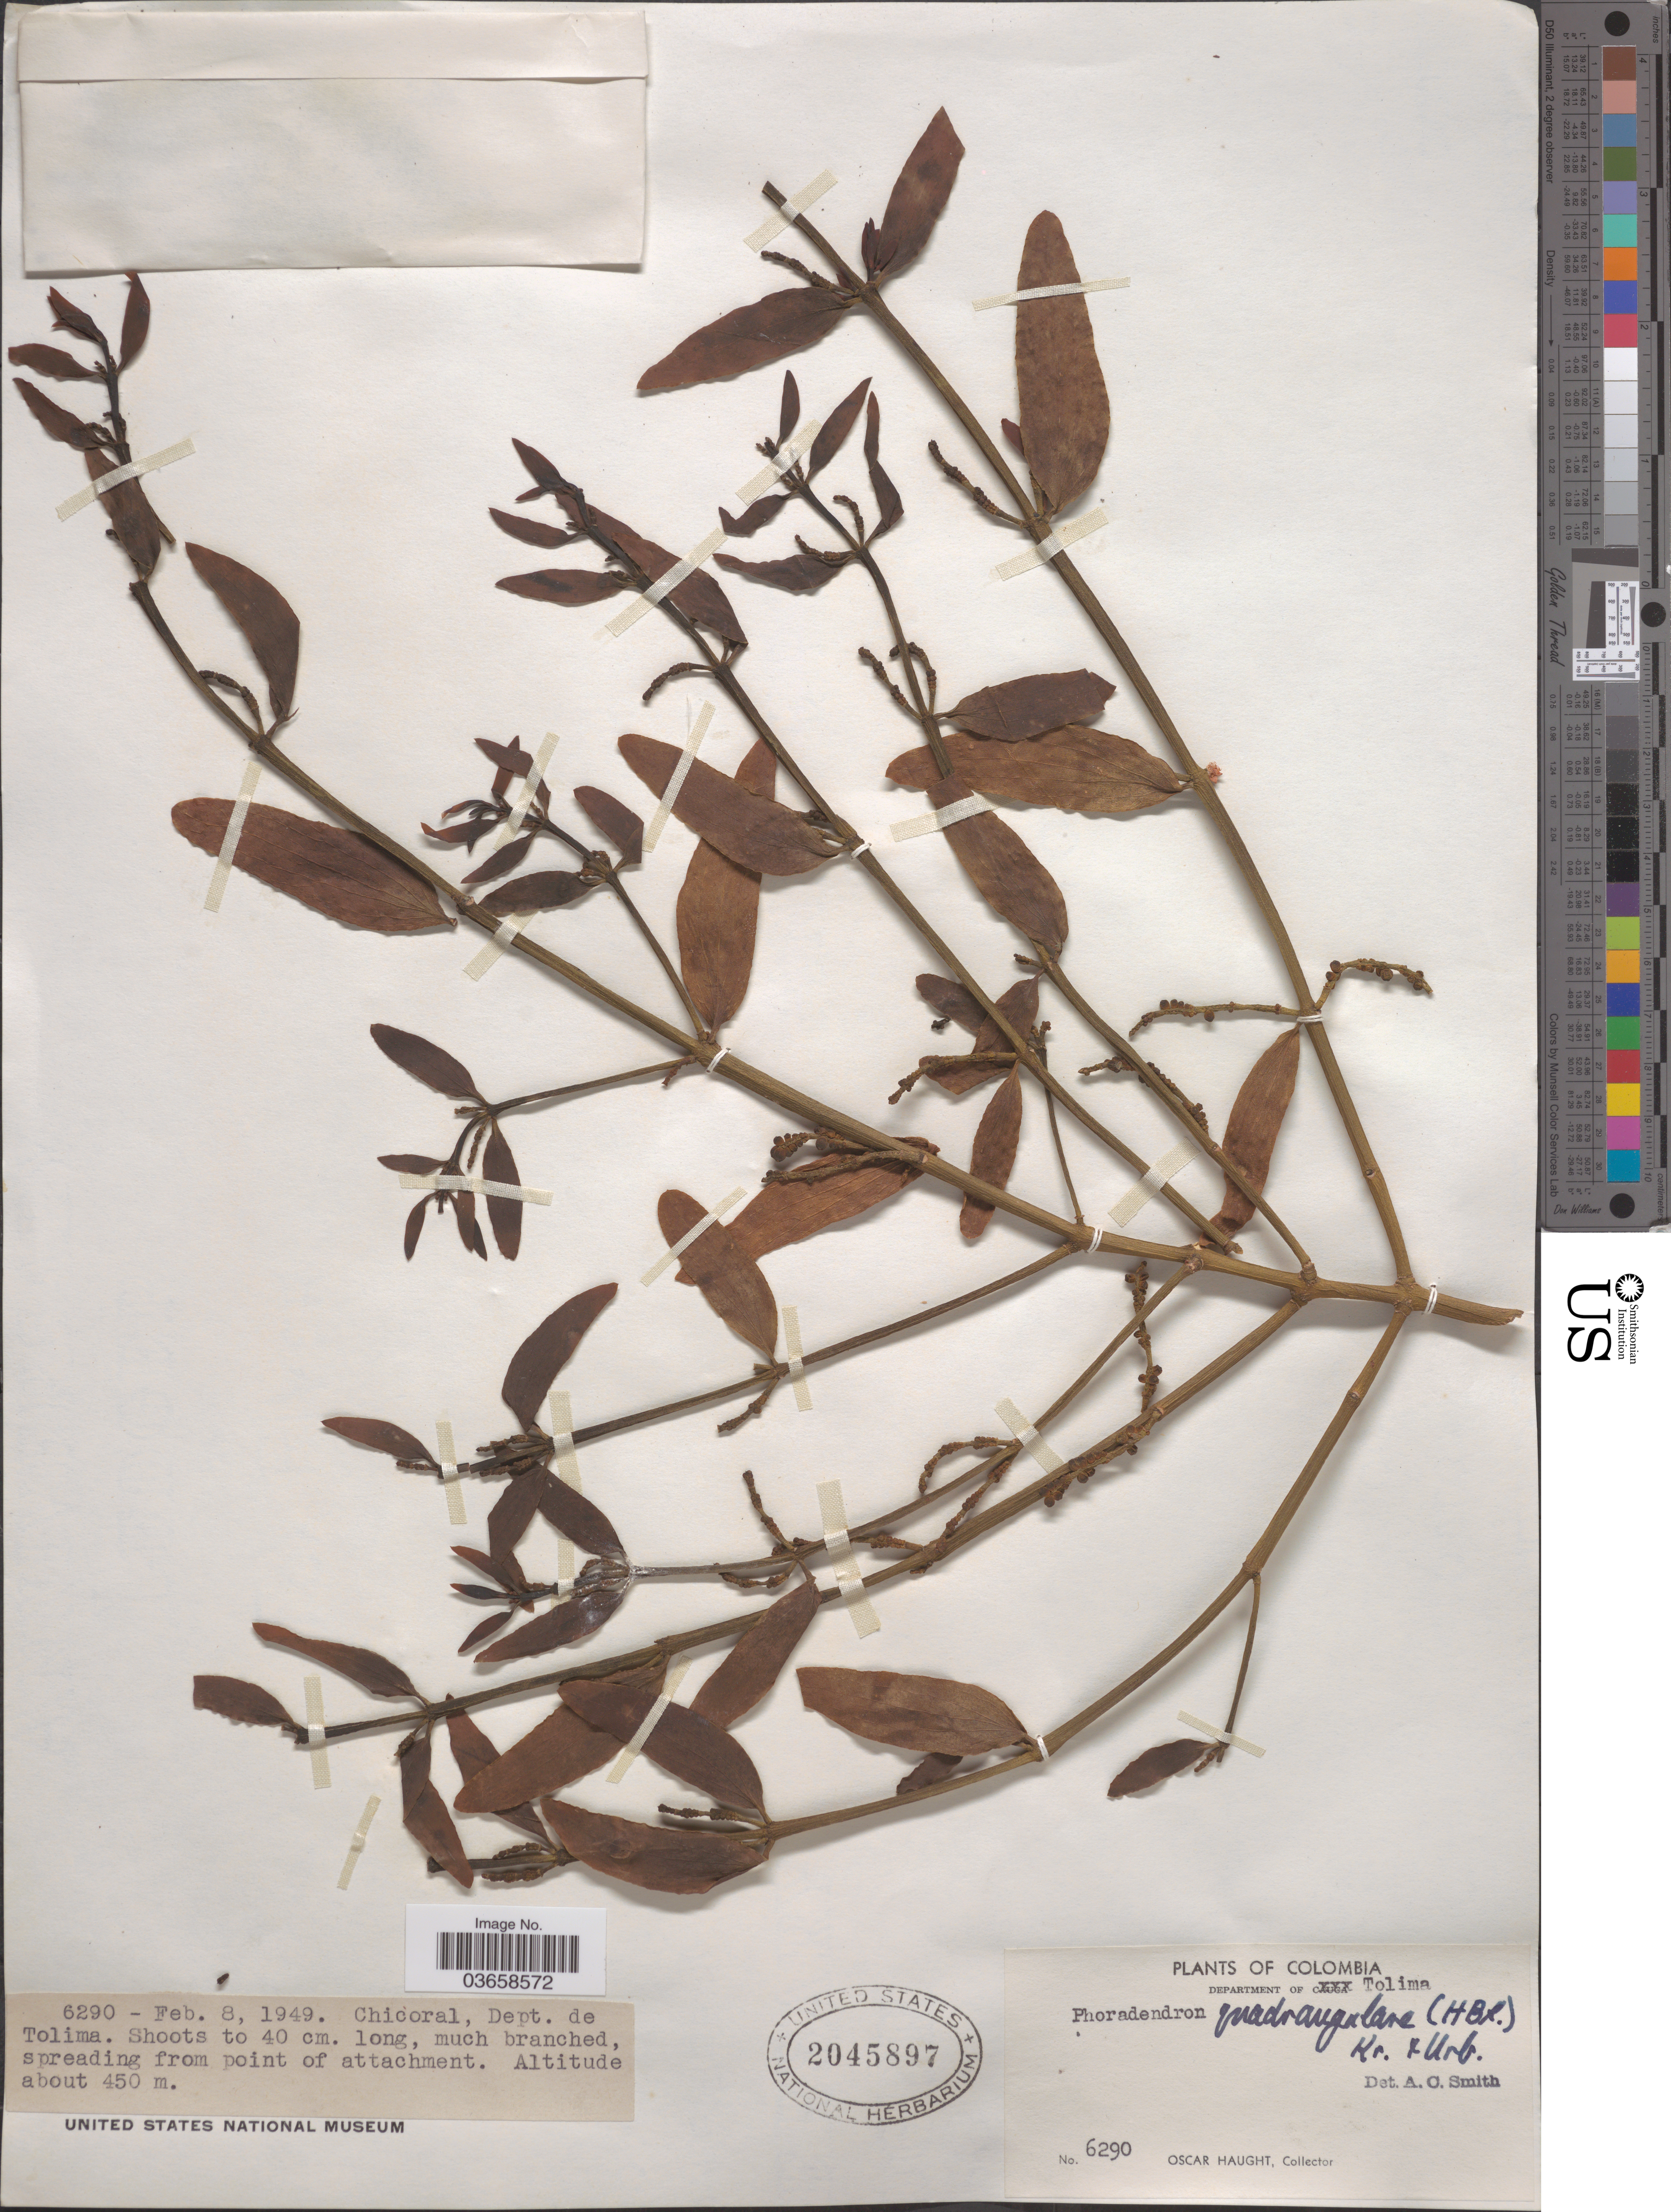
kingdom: Plantae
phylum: Tracheophyta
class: Magnoliopsida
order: Santalales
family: Viscaceae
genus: Phoradendron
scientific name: Phoradendron quadrangulare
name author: (Kunth) Griseb.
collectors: O. Haught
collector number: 6290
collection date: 1949-02-08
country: Colombia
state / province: Tolima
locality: Chicoral, Department de Tolima.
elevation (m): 450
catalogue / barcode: US 2045897